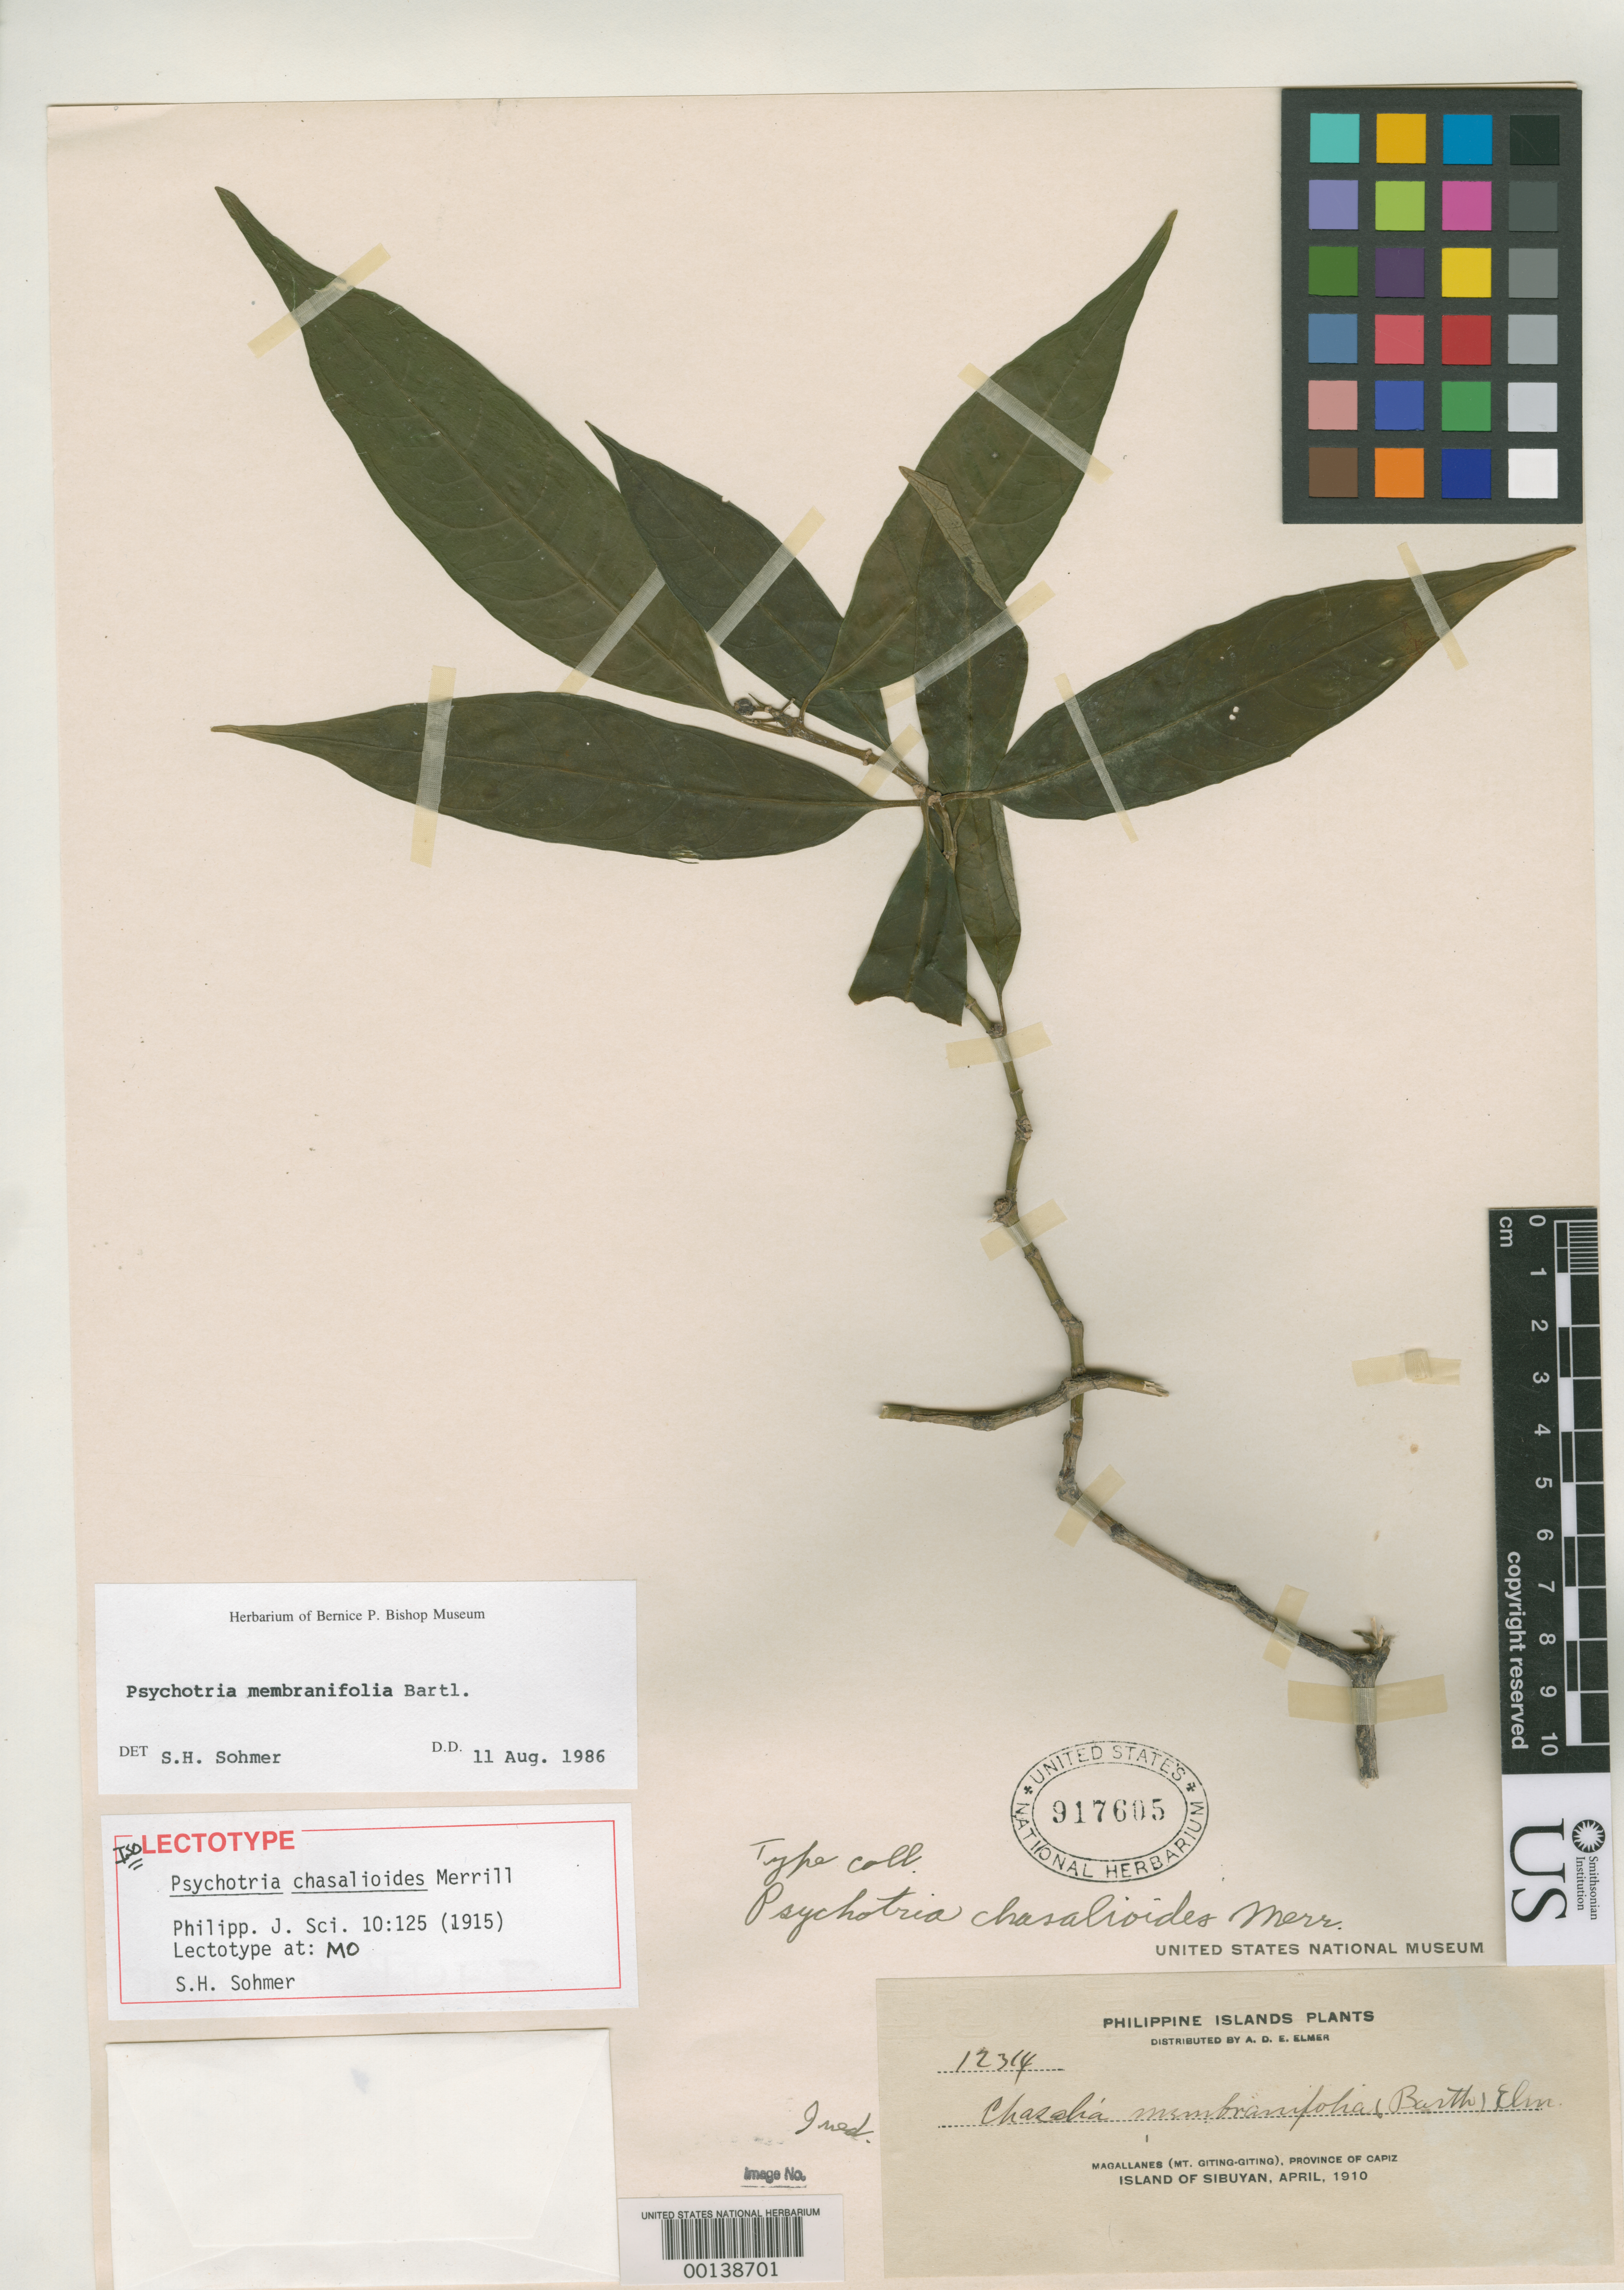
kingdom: Plantae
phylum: Tracheophyta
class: Magnoliopsida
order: Gentianales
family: Rubiaceae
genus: Psychotria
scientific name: Psychotria chasalioides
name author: Merr.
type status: Isotype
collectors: A. D. E. Elmer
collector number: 12314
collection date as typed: Apr 1910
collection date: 1910-04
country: Philippines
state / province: Mimaropa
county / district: Romblon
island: Sibuyan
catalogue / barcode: US 917605